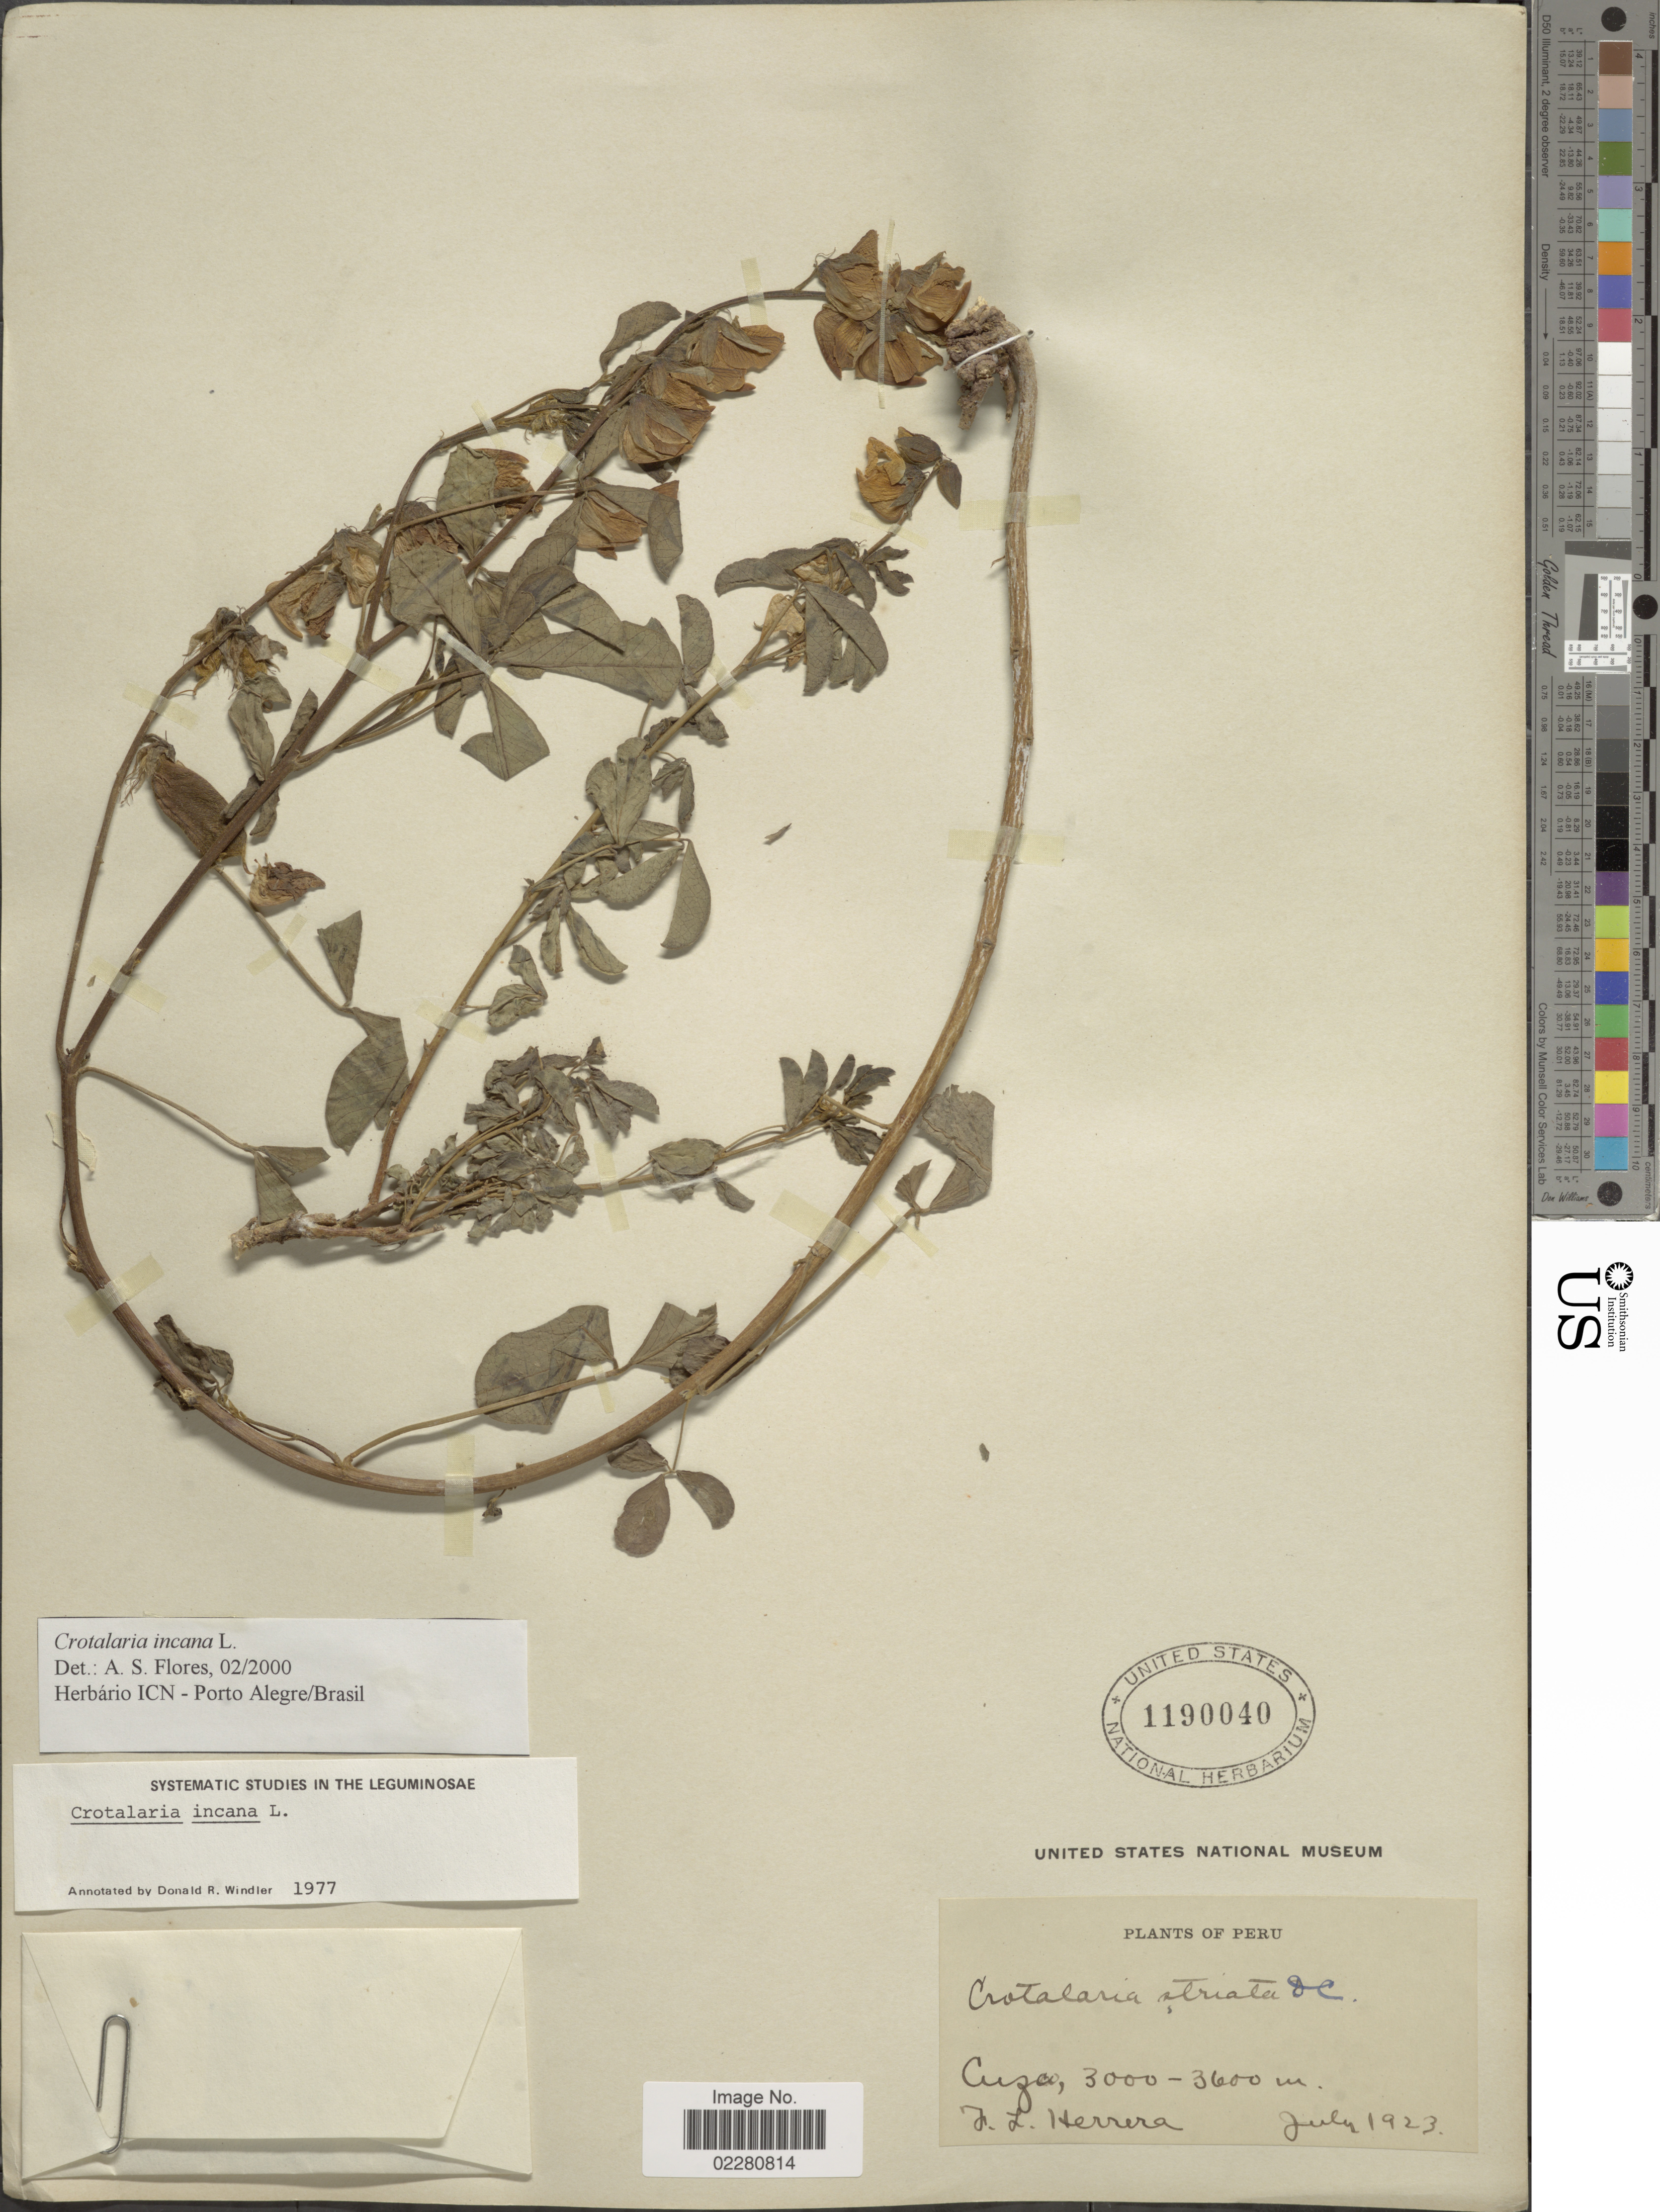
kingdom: Plantae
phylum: Tracheophyta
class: Magnoliopsida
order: Fabales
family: Fabaceae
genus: Crotalaria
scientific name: Crotalaria incana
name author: L.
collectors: F. L. Herrera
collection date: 1923-07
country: Peru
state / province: Cusco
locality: Cuzco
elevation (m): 3000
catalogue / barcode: US 1190040